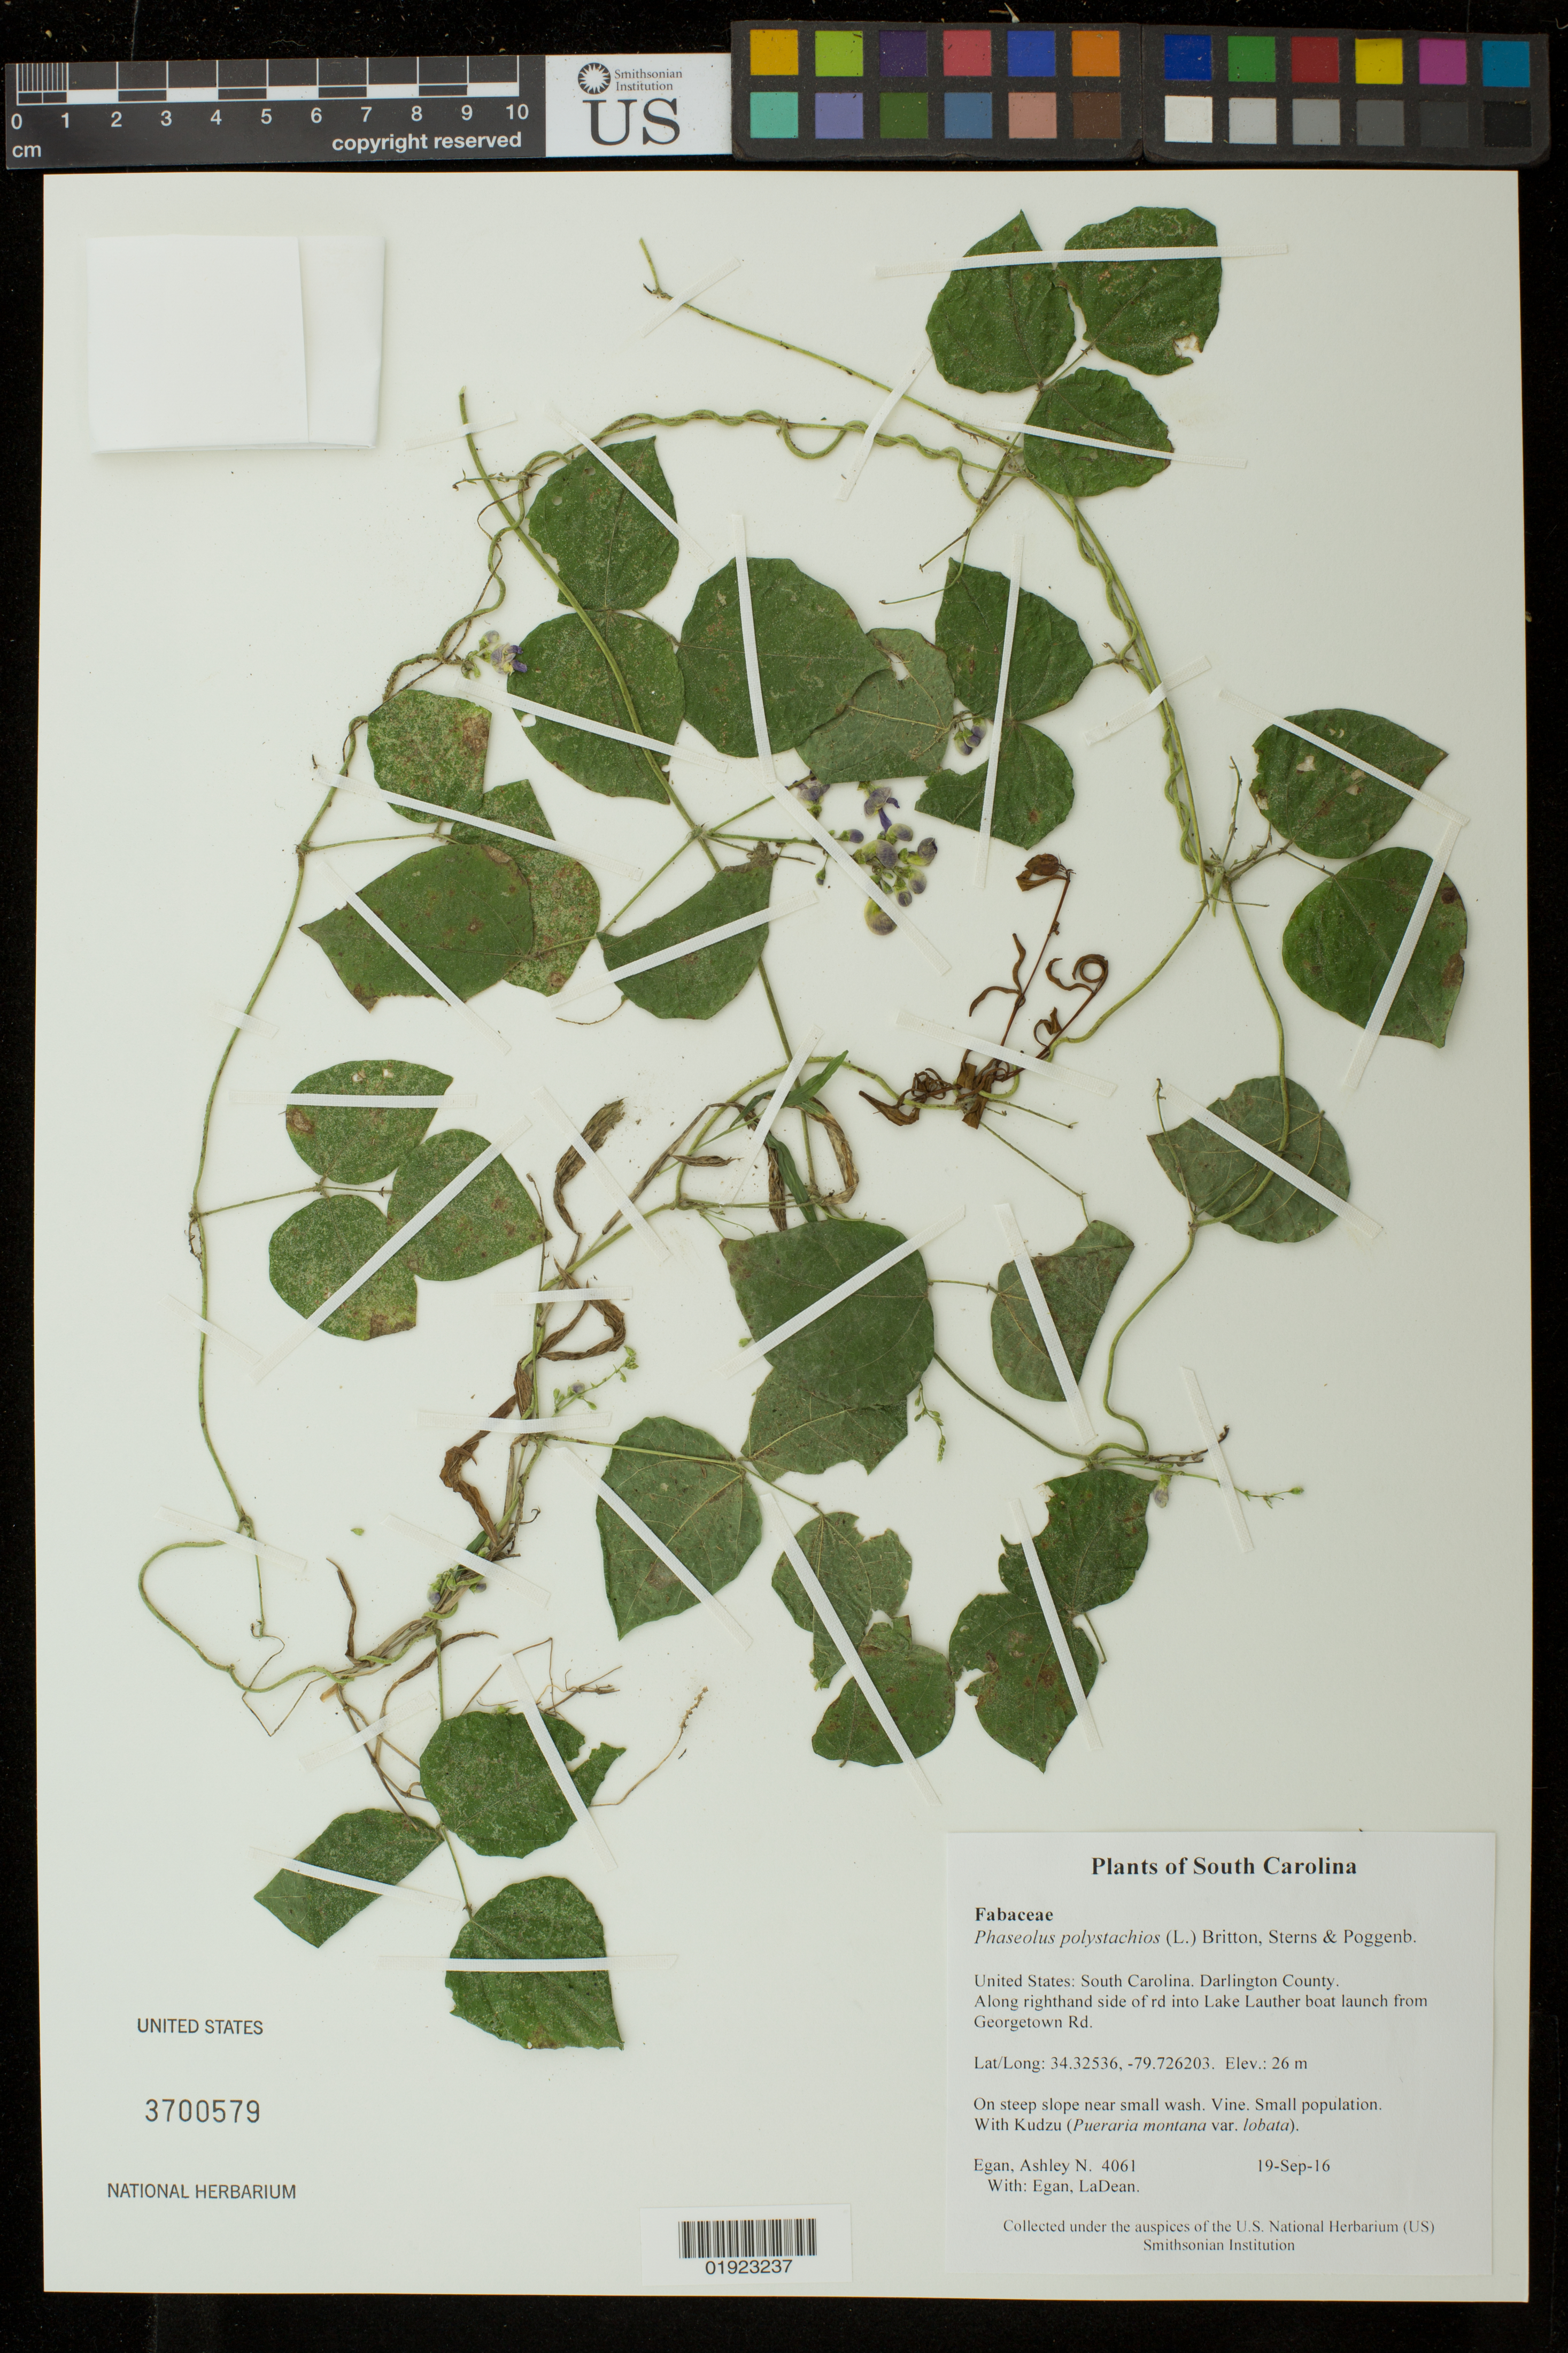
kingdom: Plantae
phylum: Tracheophyta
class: Magnoliopsida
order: Fabales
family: Fabaceae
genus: Phaseolus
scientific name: Phaseolus polystachios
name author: (L.) Britton, Stearns & Poggenb.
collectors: A. N. Egan & L. Egan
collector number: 4061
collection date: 2016-09-19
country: United States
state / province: South Carolina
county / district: Darlington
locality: Along righthand side of rd into Lake Lauther boat launch from Georgetown Rd.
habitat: On steep slope near small wash.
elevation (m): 8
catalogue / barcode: US 3700579